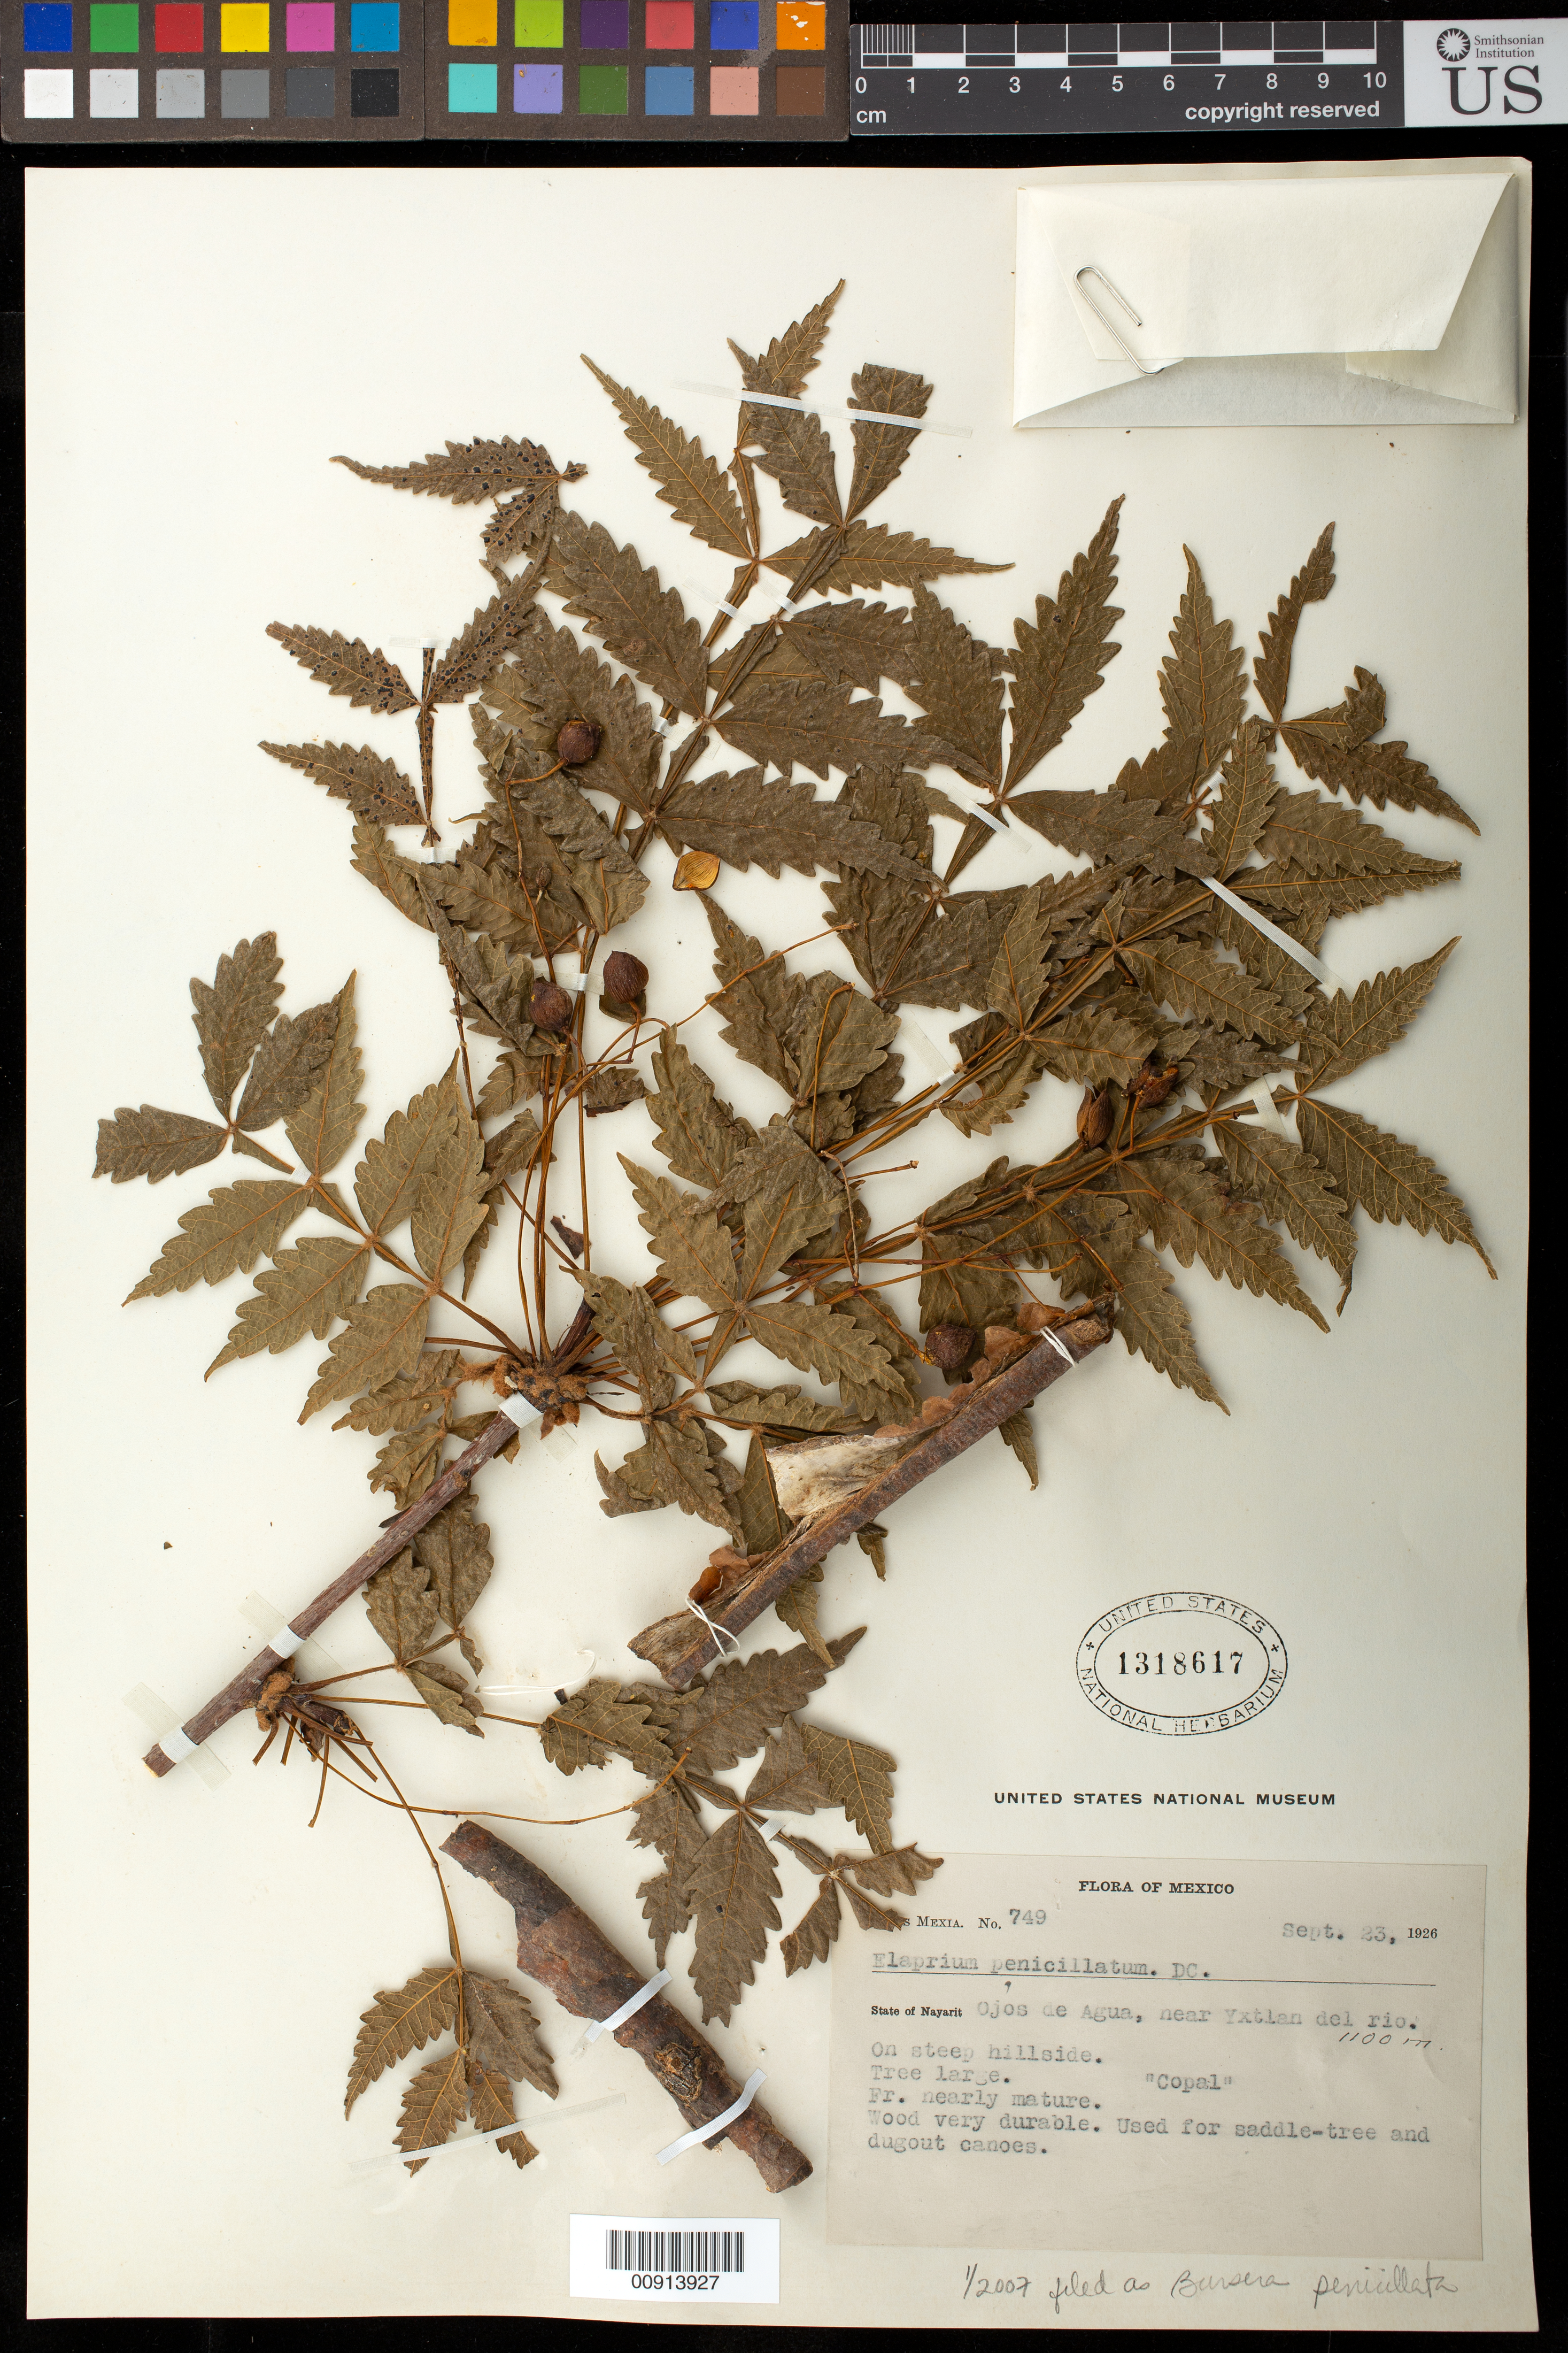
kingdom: Plantae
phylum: Tracheophyta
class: Magnoliopsida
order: Sapindales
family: Burseraceae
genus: Bursera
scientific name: Bursera penicillata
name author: (DC.) Engl.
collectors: Y. Mexia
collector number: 749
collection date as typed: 23 Sep 1926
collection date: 1926-09-23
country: Mexico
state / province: Nayarit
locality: State of Nayarit: Ojos de Agua, near Yxtlán [sic] del Río.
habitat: On steep hillside.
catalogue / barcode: US 1318617